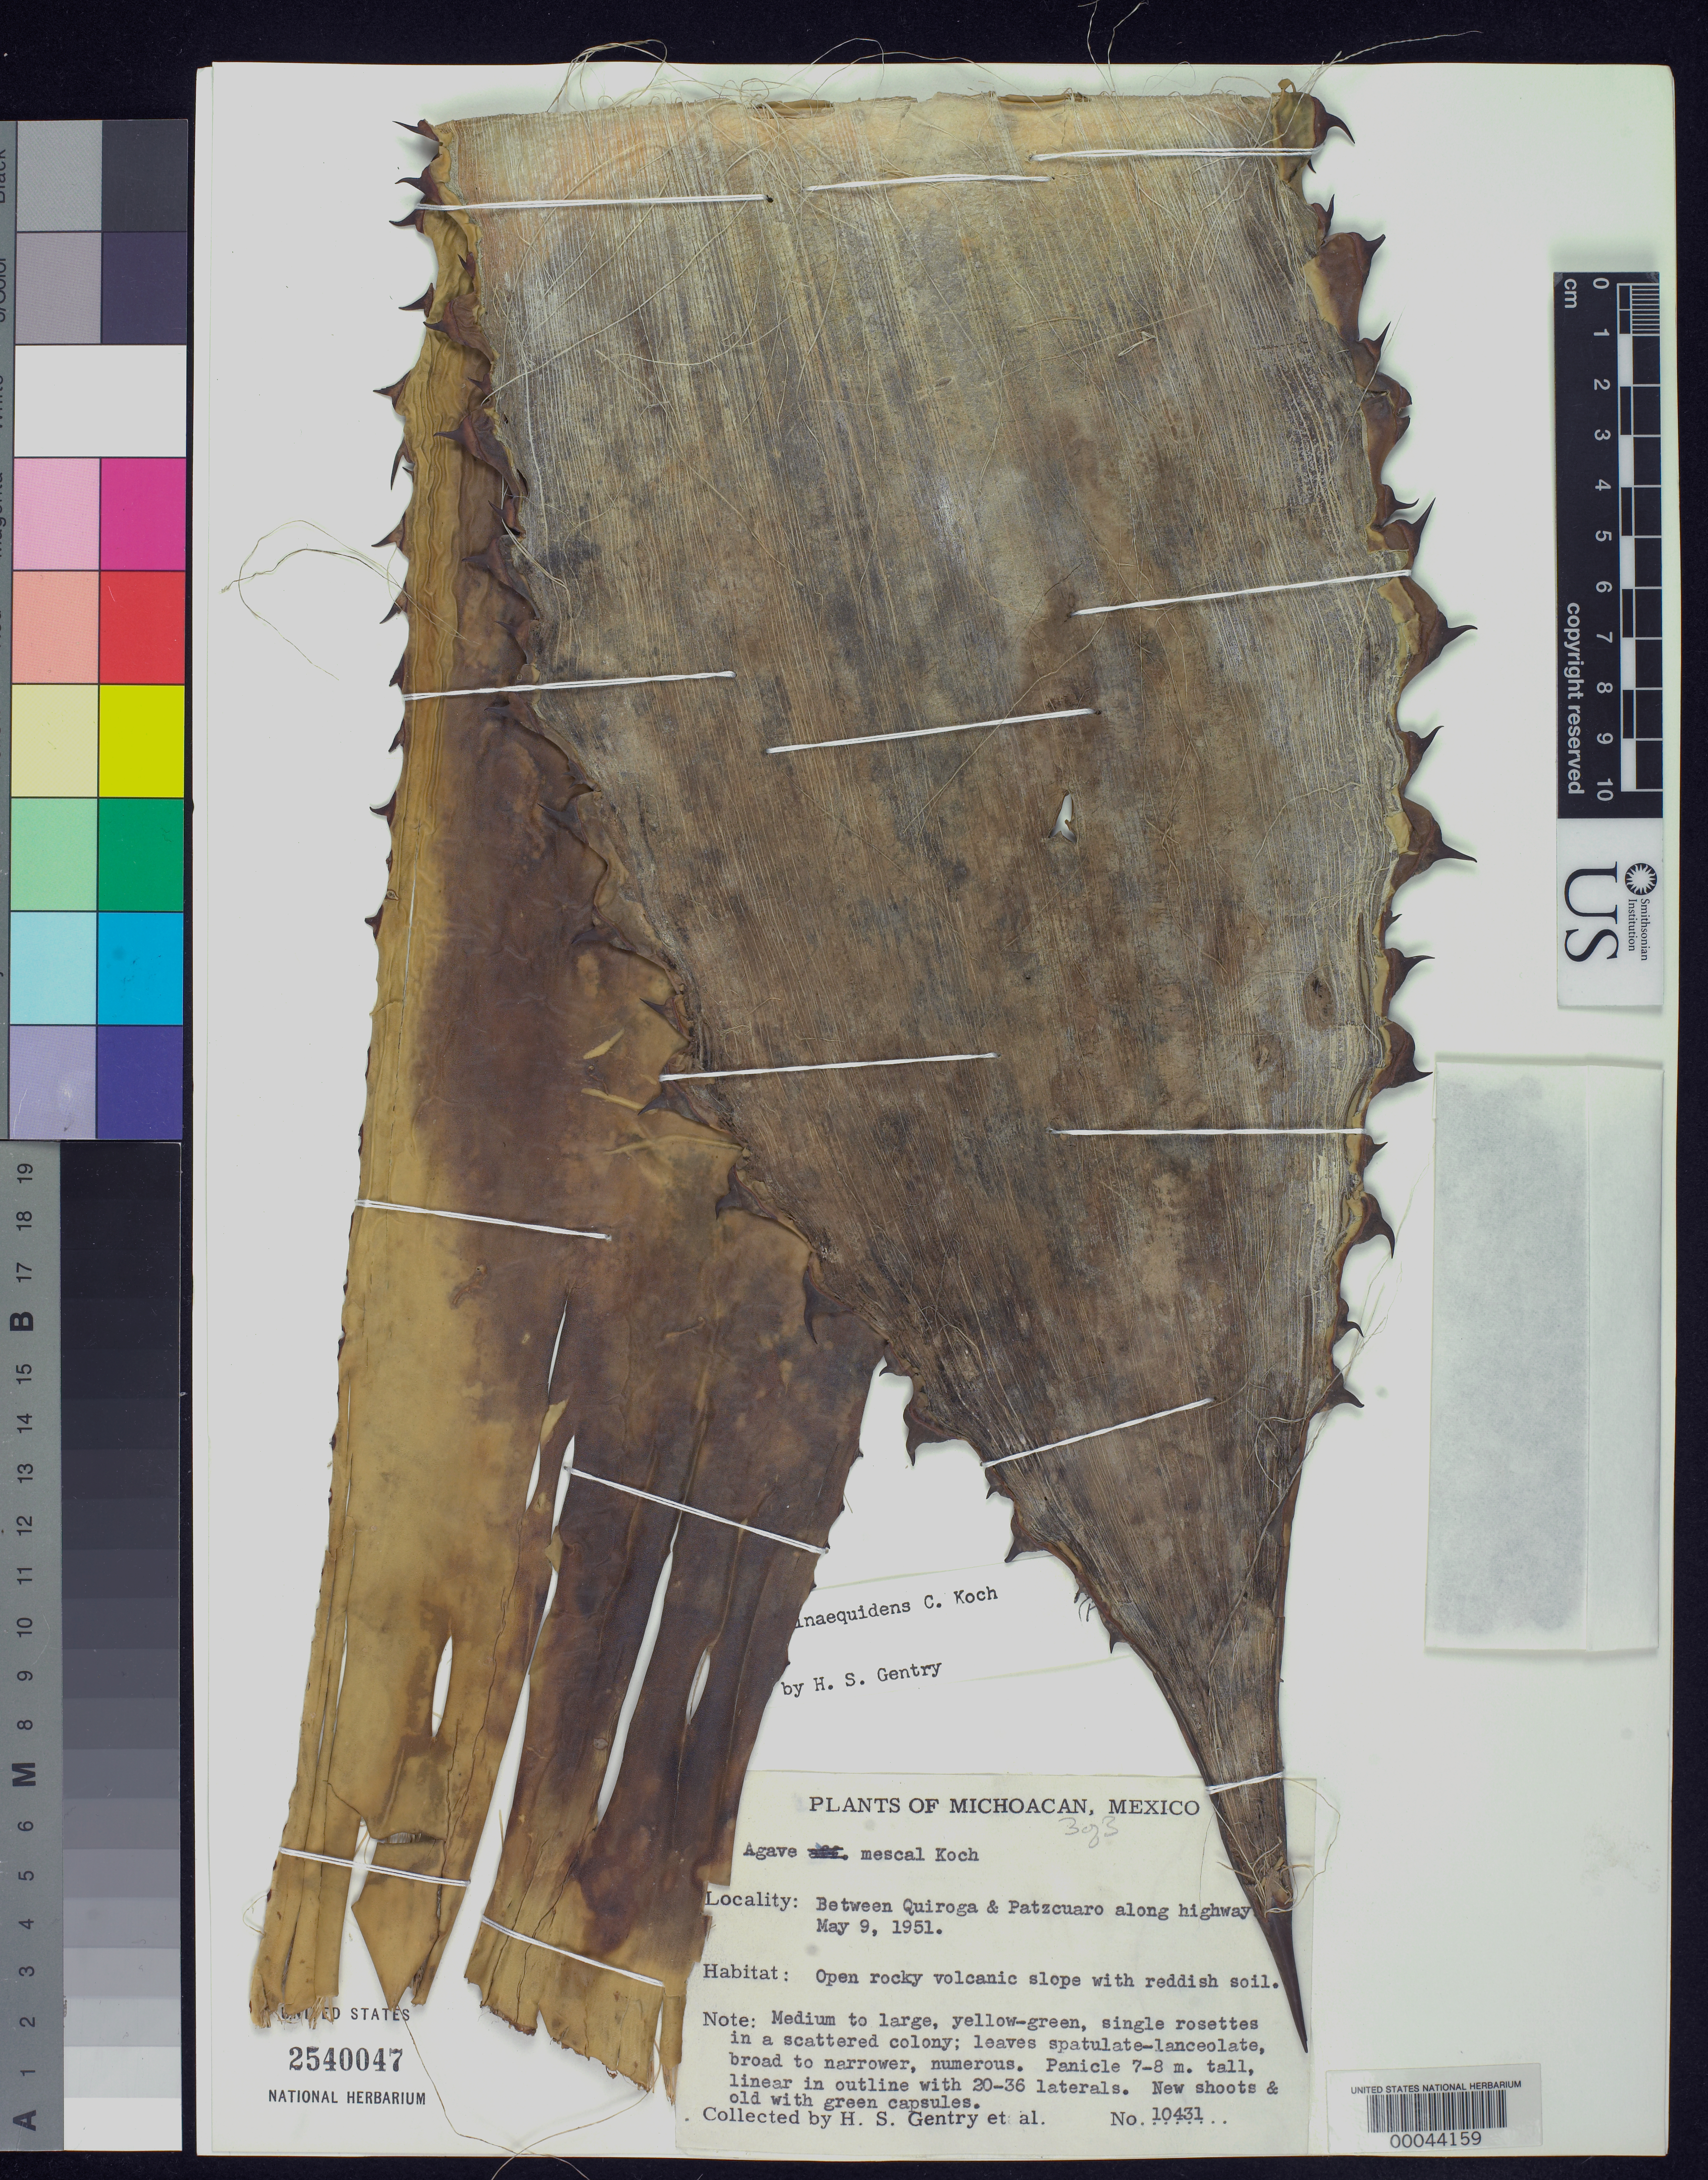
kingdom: Plantae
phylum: Tracheophyta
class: Liliopsida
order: Asparagales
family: Asparagaceae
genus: Agave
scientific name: Agave inaequidens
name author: K. Koch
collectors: H. S. Gentry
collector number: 10431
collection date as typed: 09 May 1951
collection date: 1951-05-09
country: Mexico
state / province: Michoacán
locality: Between Quiroga & Patzcuaro along highway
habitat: Open rocky volcanic slope with reddish clay soil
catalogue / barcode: US 2540047